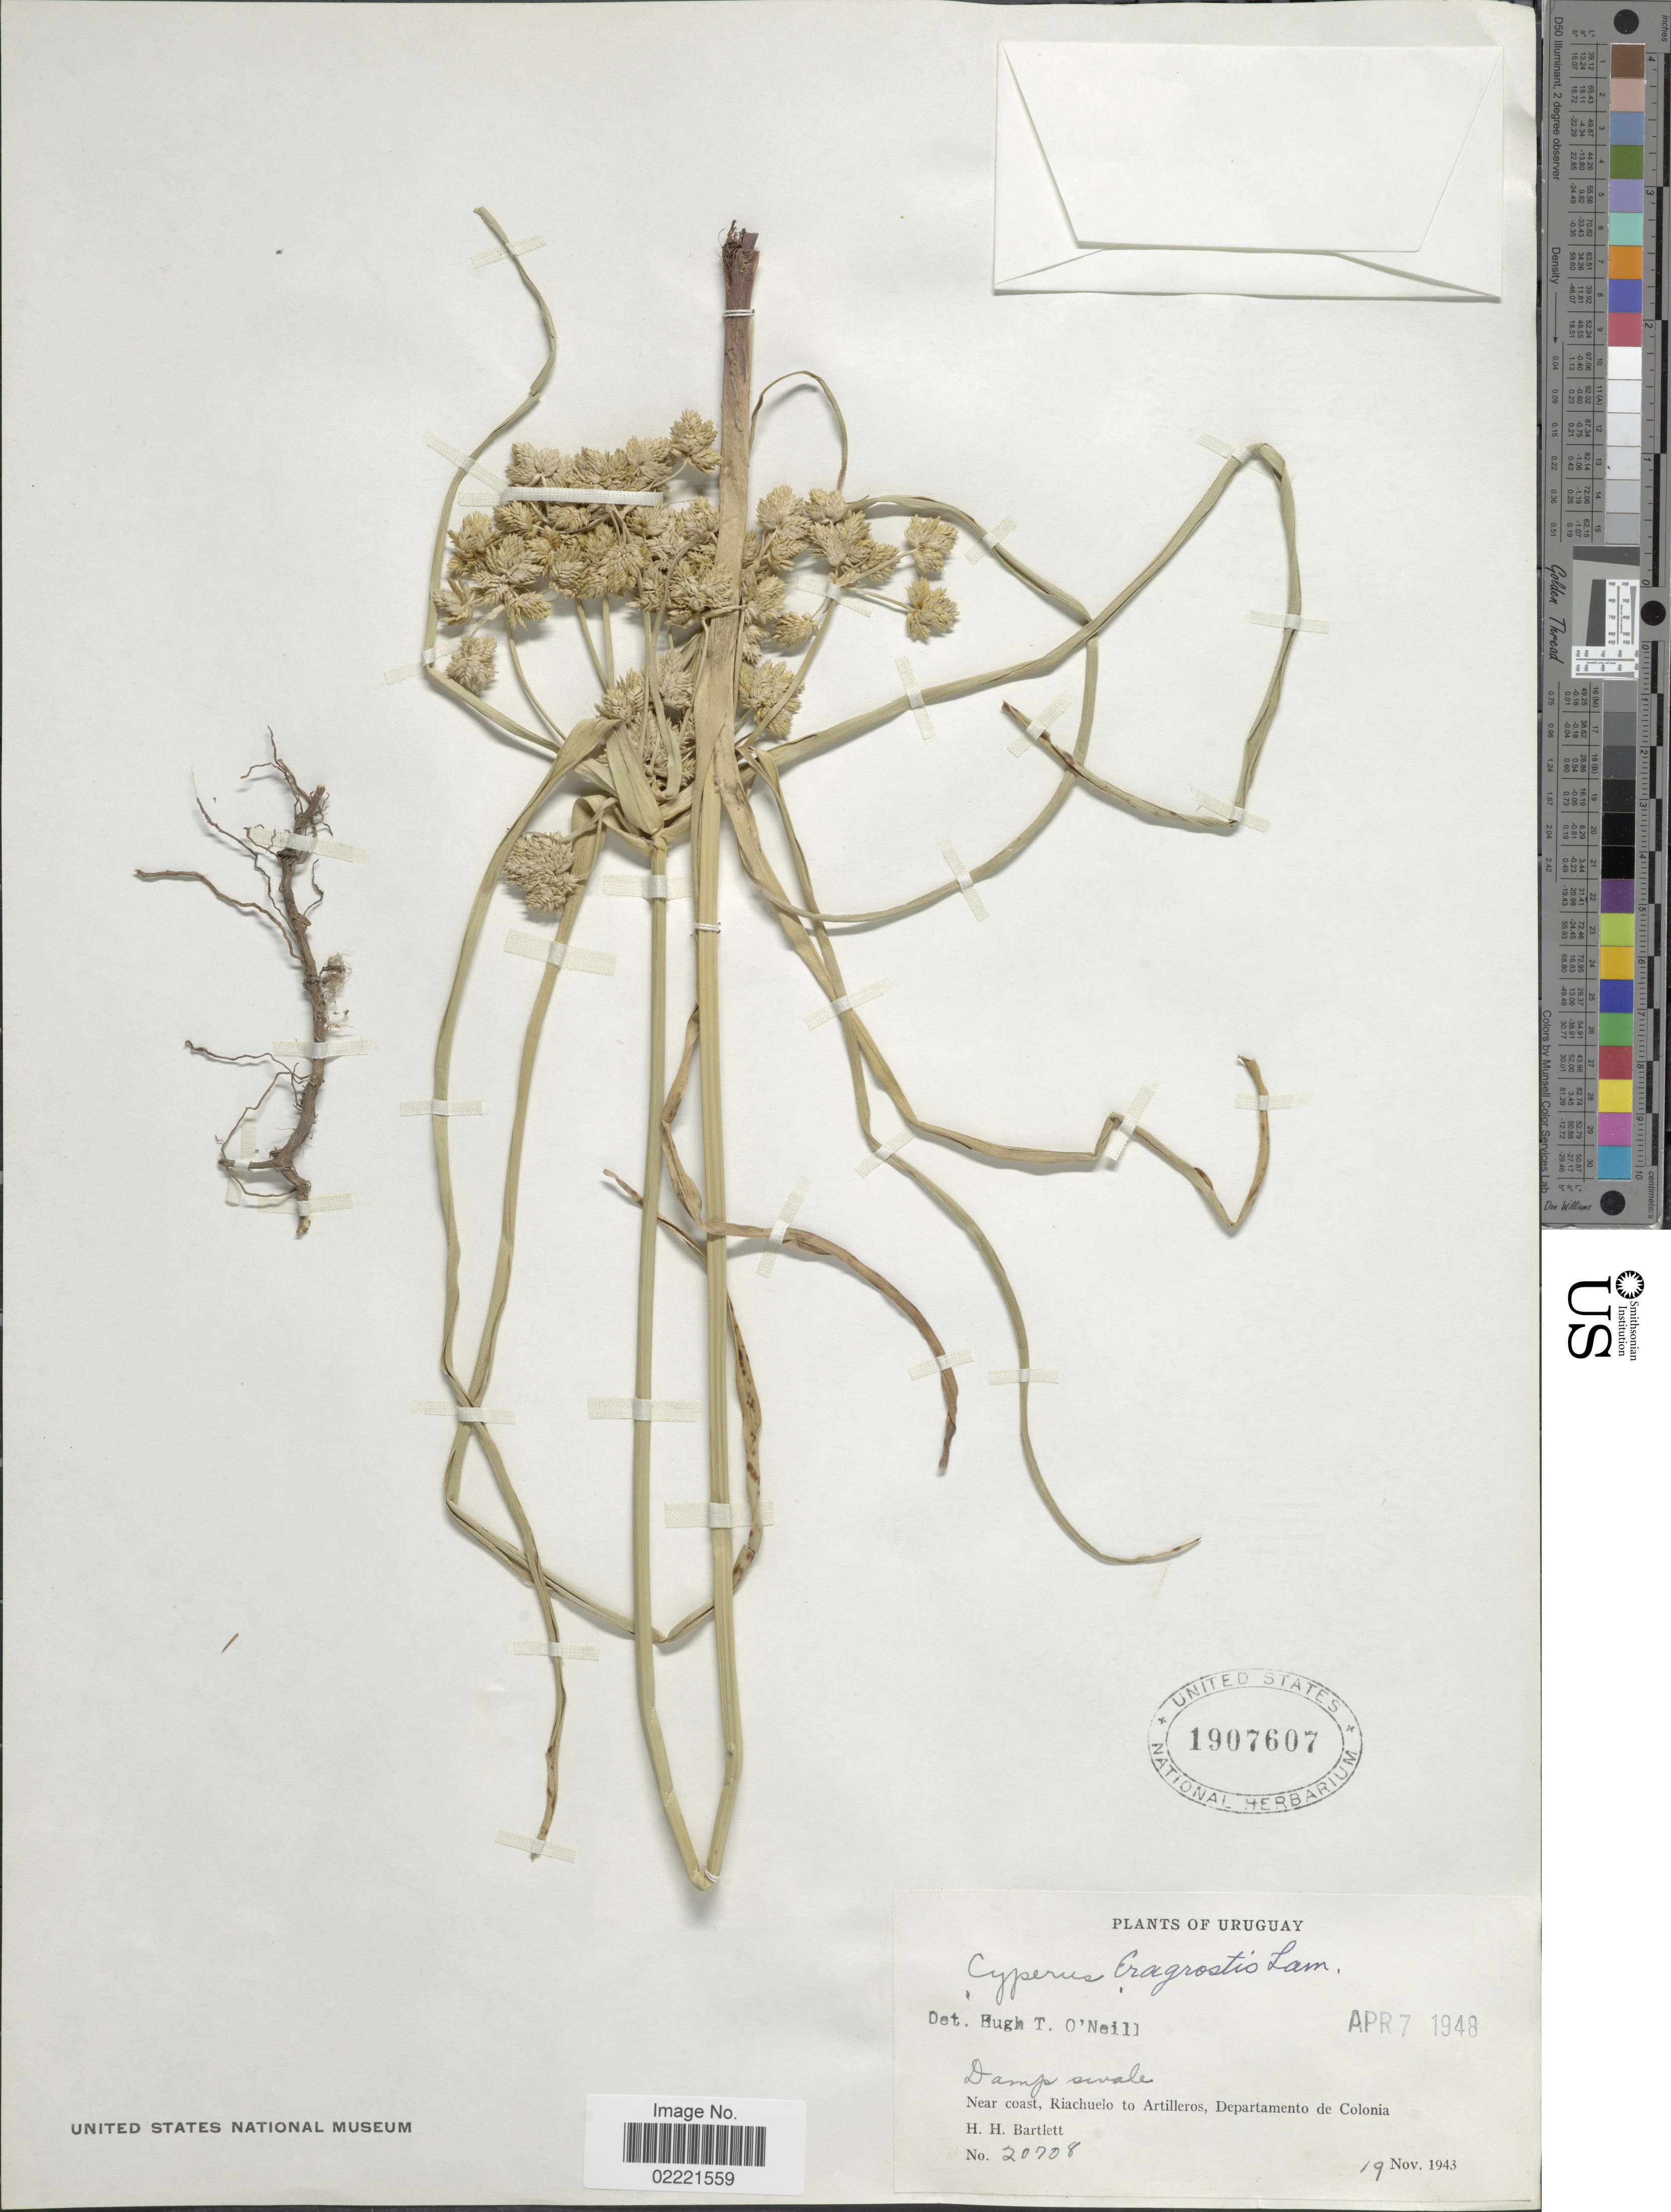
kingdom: Plantae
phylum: Tracheophyta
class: Liliopsida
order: Poales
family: Cyperaceae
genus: Cyperus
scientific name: Cyperus eragrostis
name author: Lam.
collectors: H. H. Bartlett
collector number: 20708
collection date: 1943-11-19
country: Uruguay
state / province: Colonia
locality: Near coast, Riachuelo to Artilleros, Departamento de Colonia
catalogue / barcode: US 1907607